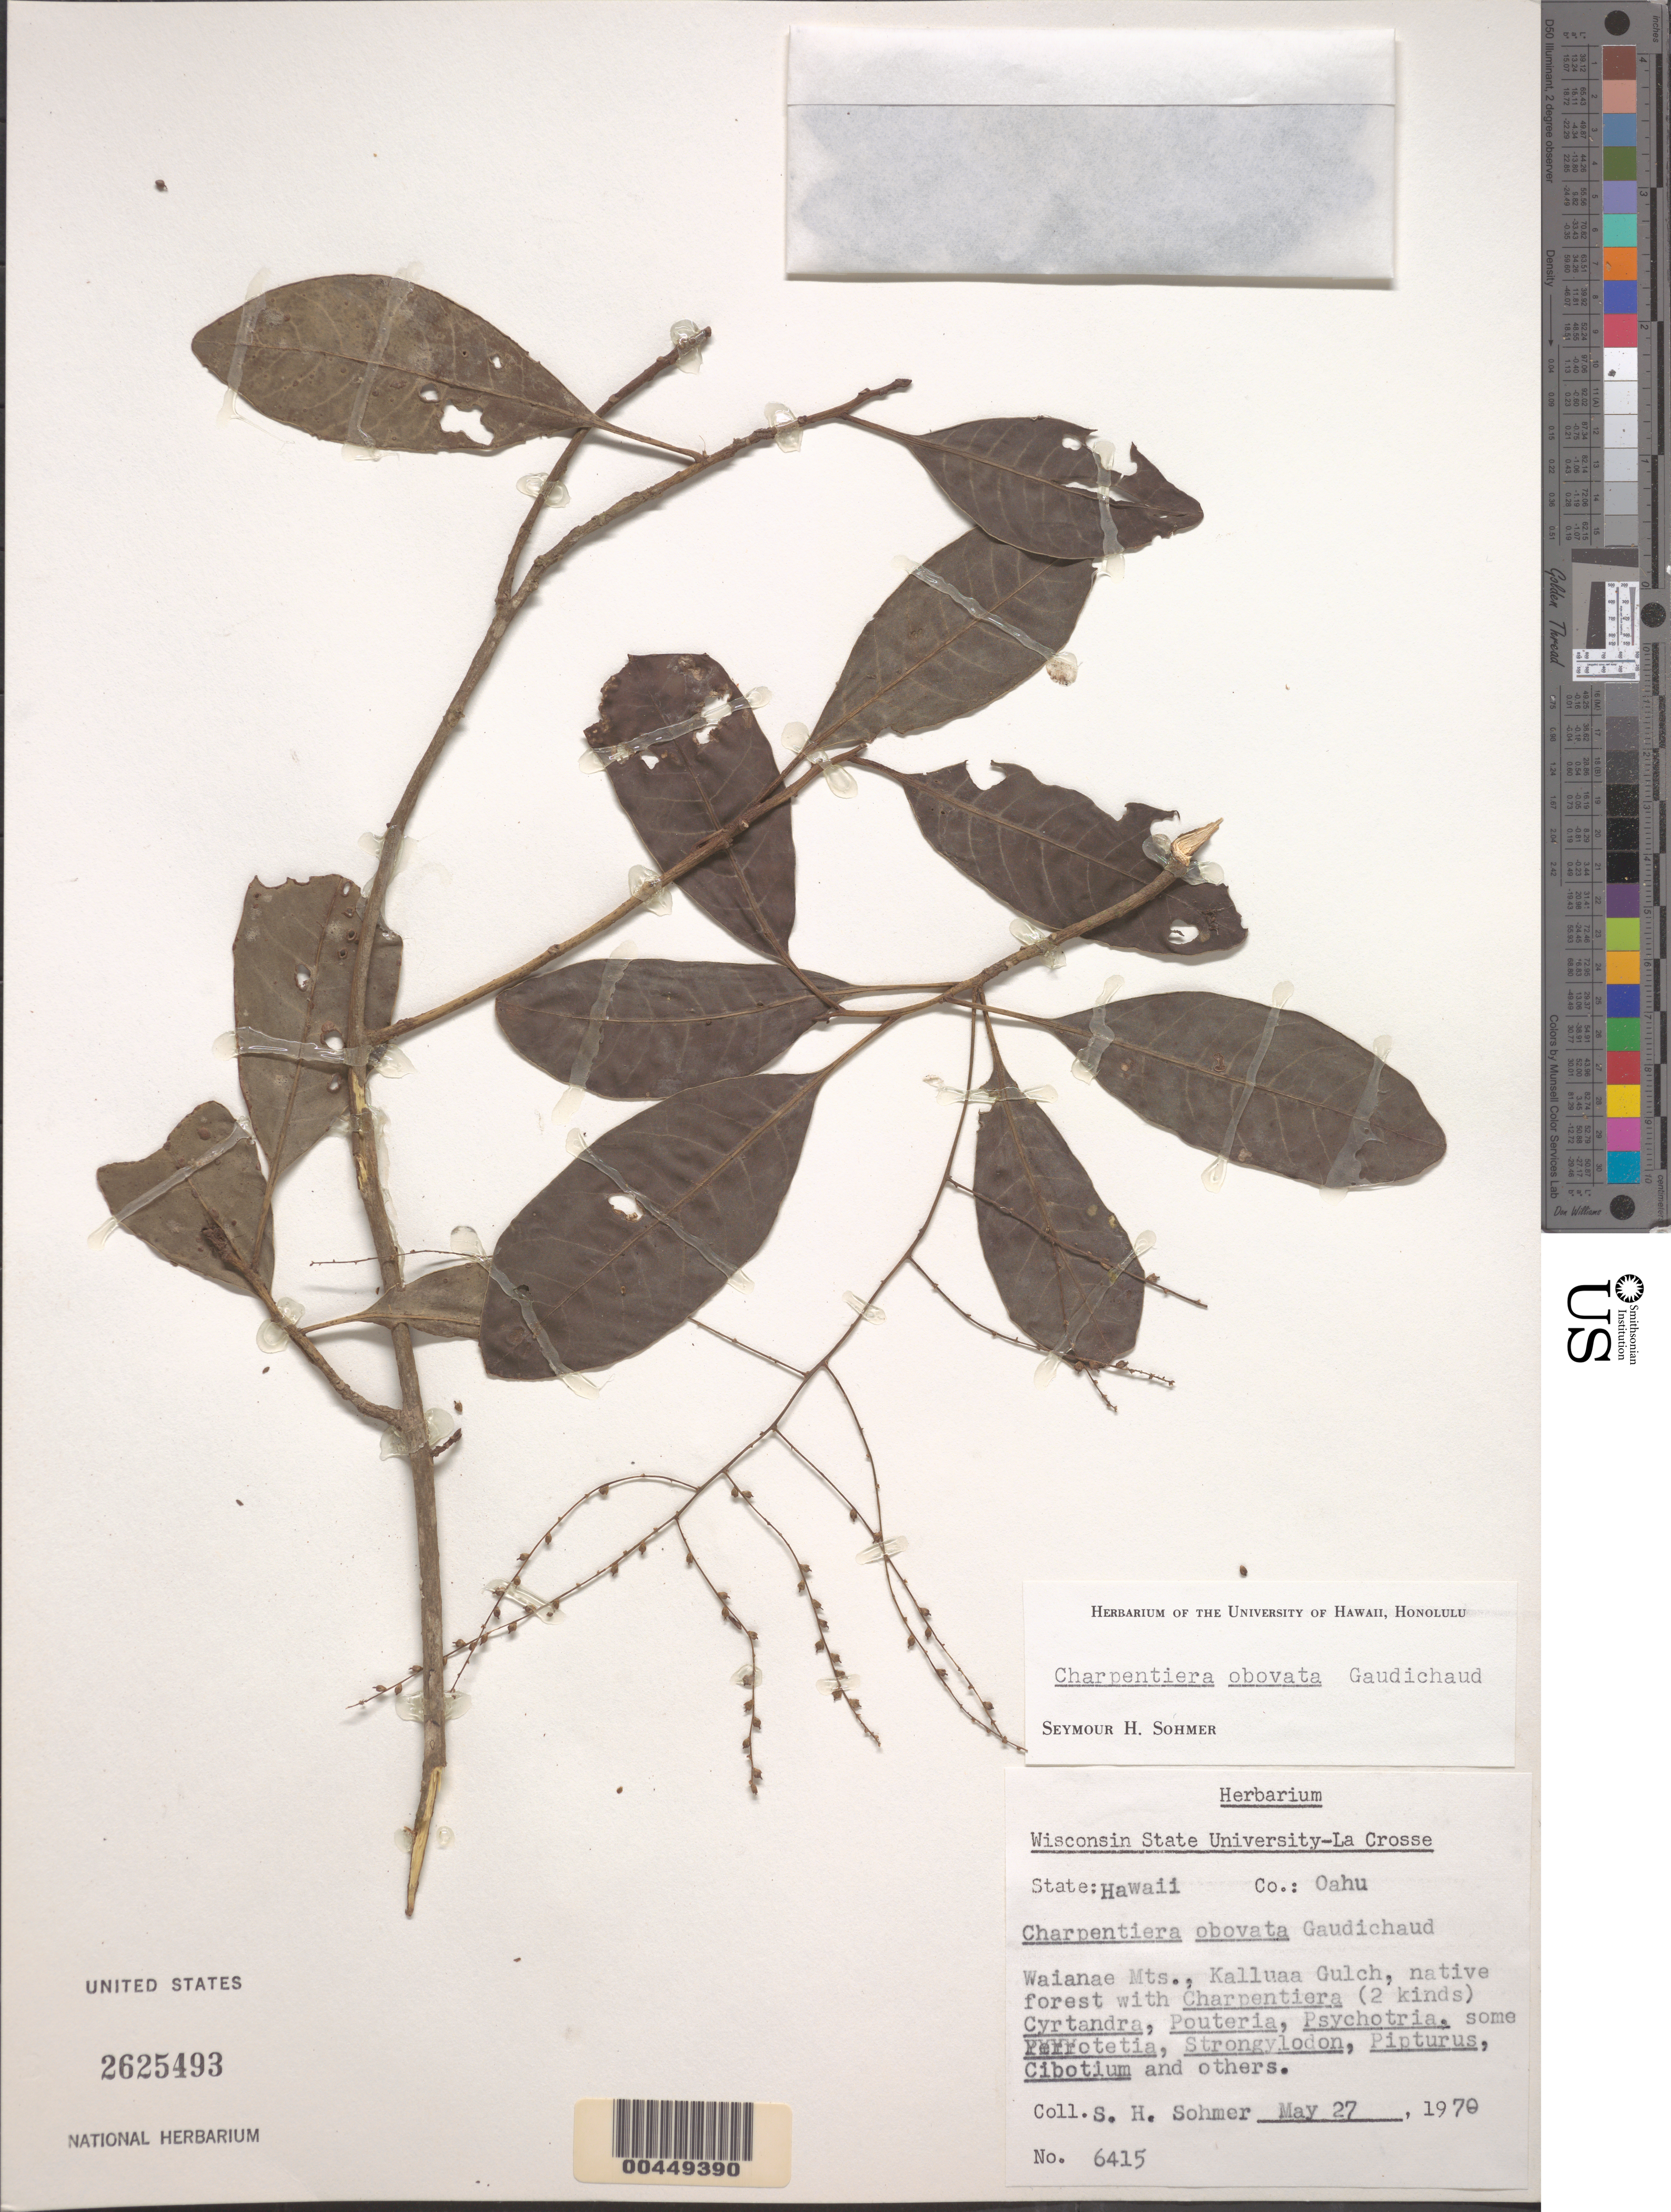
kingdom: Plantae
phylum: Tracheophyta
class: Magnoliopsida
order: Caryophyllales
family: Amaranthaceae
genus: Charpentiera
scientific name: Charpentiera obovata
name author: Gaudich.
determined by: Sohmer, S. H.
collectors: S. H. Sohmer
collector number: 6415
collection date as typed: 27 May 1970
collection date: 1970-05-27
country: United States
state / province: Hawaii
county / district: Honolulu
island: Oahu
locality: Waianae Mts, Kalluaa Gulch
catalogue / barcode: US 2625493